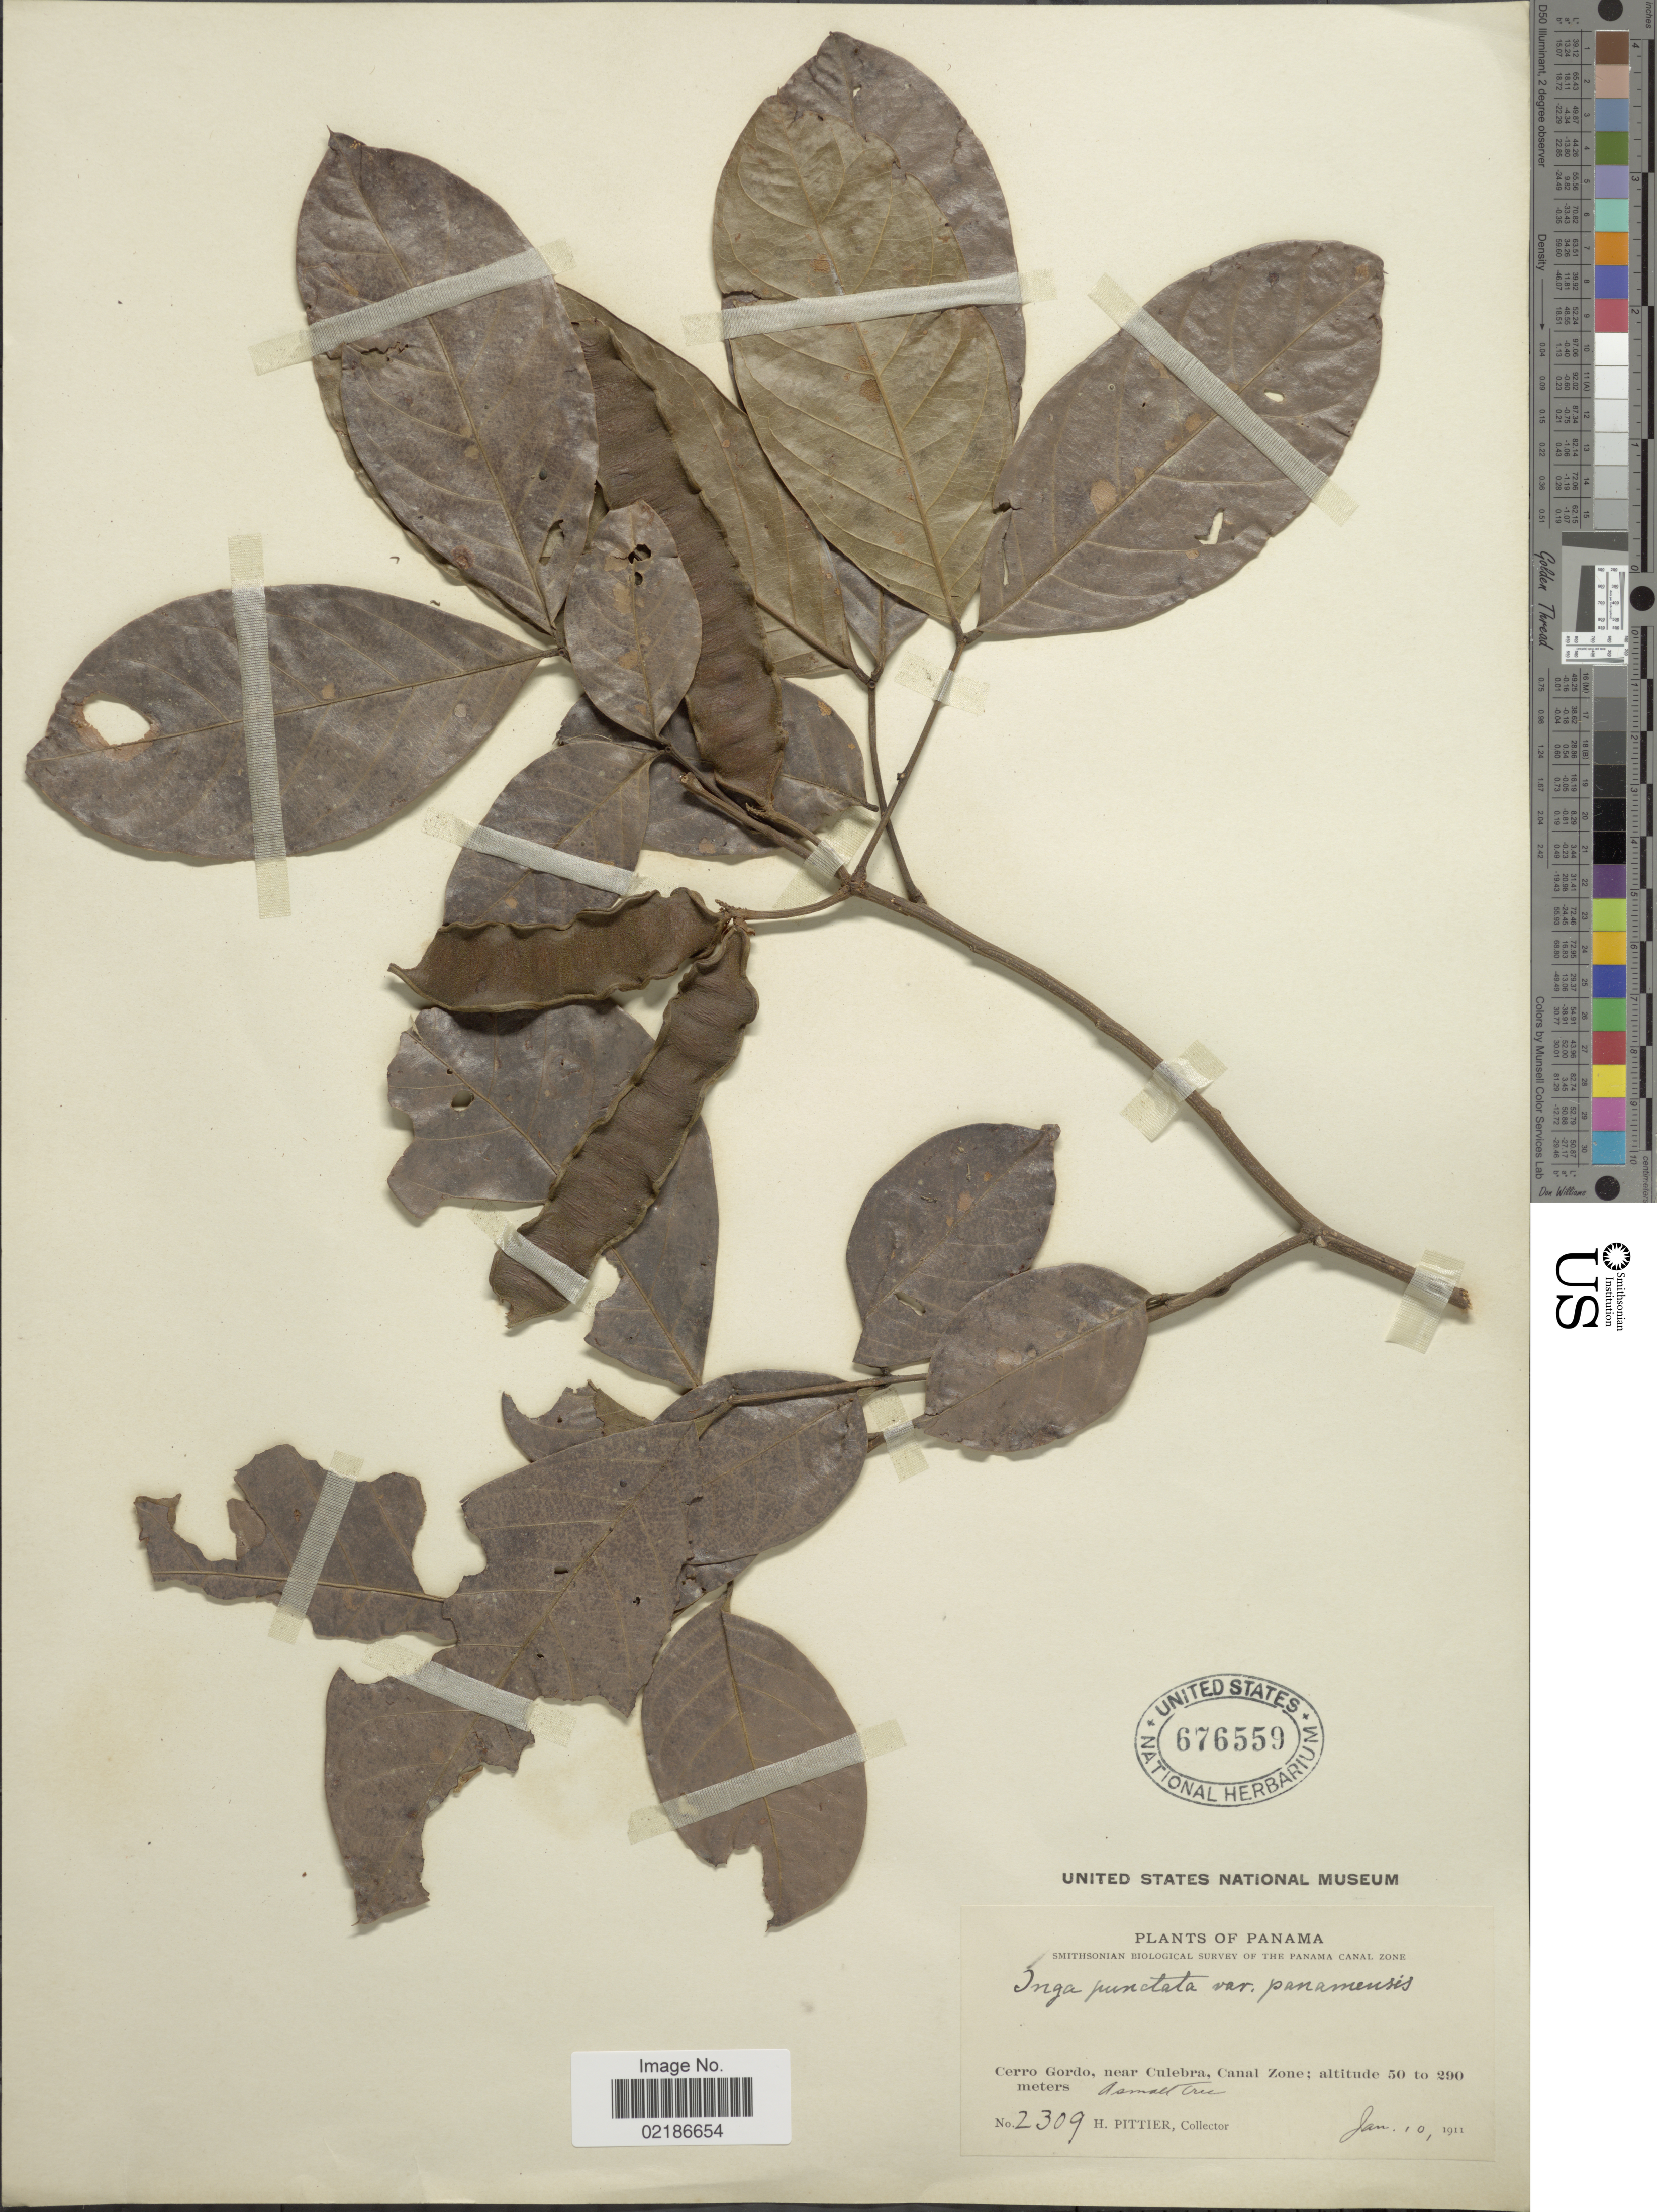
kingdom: Plantae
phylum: Tracheophyta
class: Magnoliopsida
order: Fabales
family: Fabaceae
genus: Inga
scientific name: Inga punctata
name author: Willd.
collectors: H. F. Pittier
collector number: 2309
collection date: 1911-01-10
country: Panama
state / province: Colón / Panamá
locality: Cerro Gordo, near Culebra, Canal Zone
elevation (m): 50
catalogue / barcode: US 676559